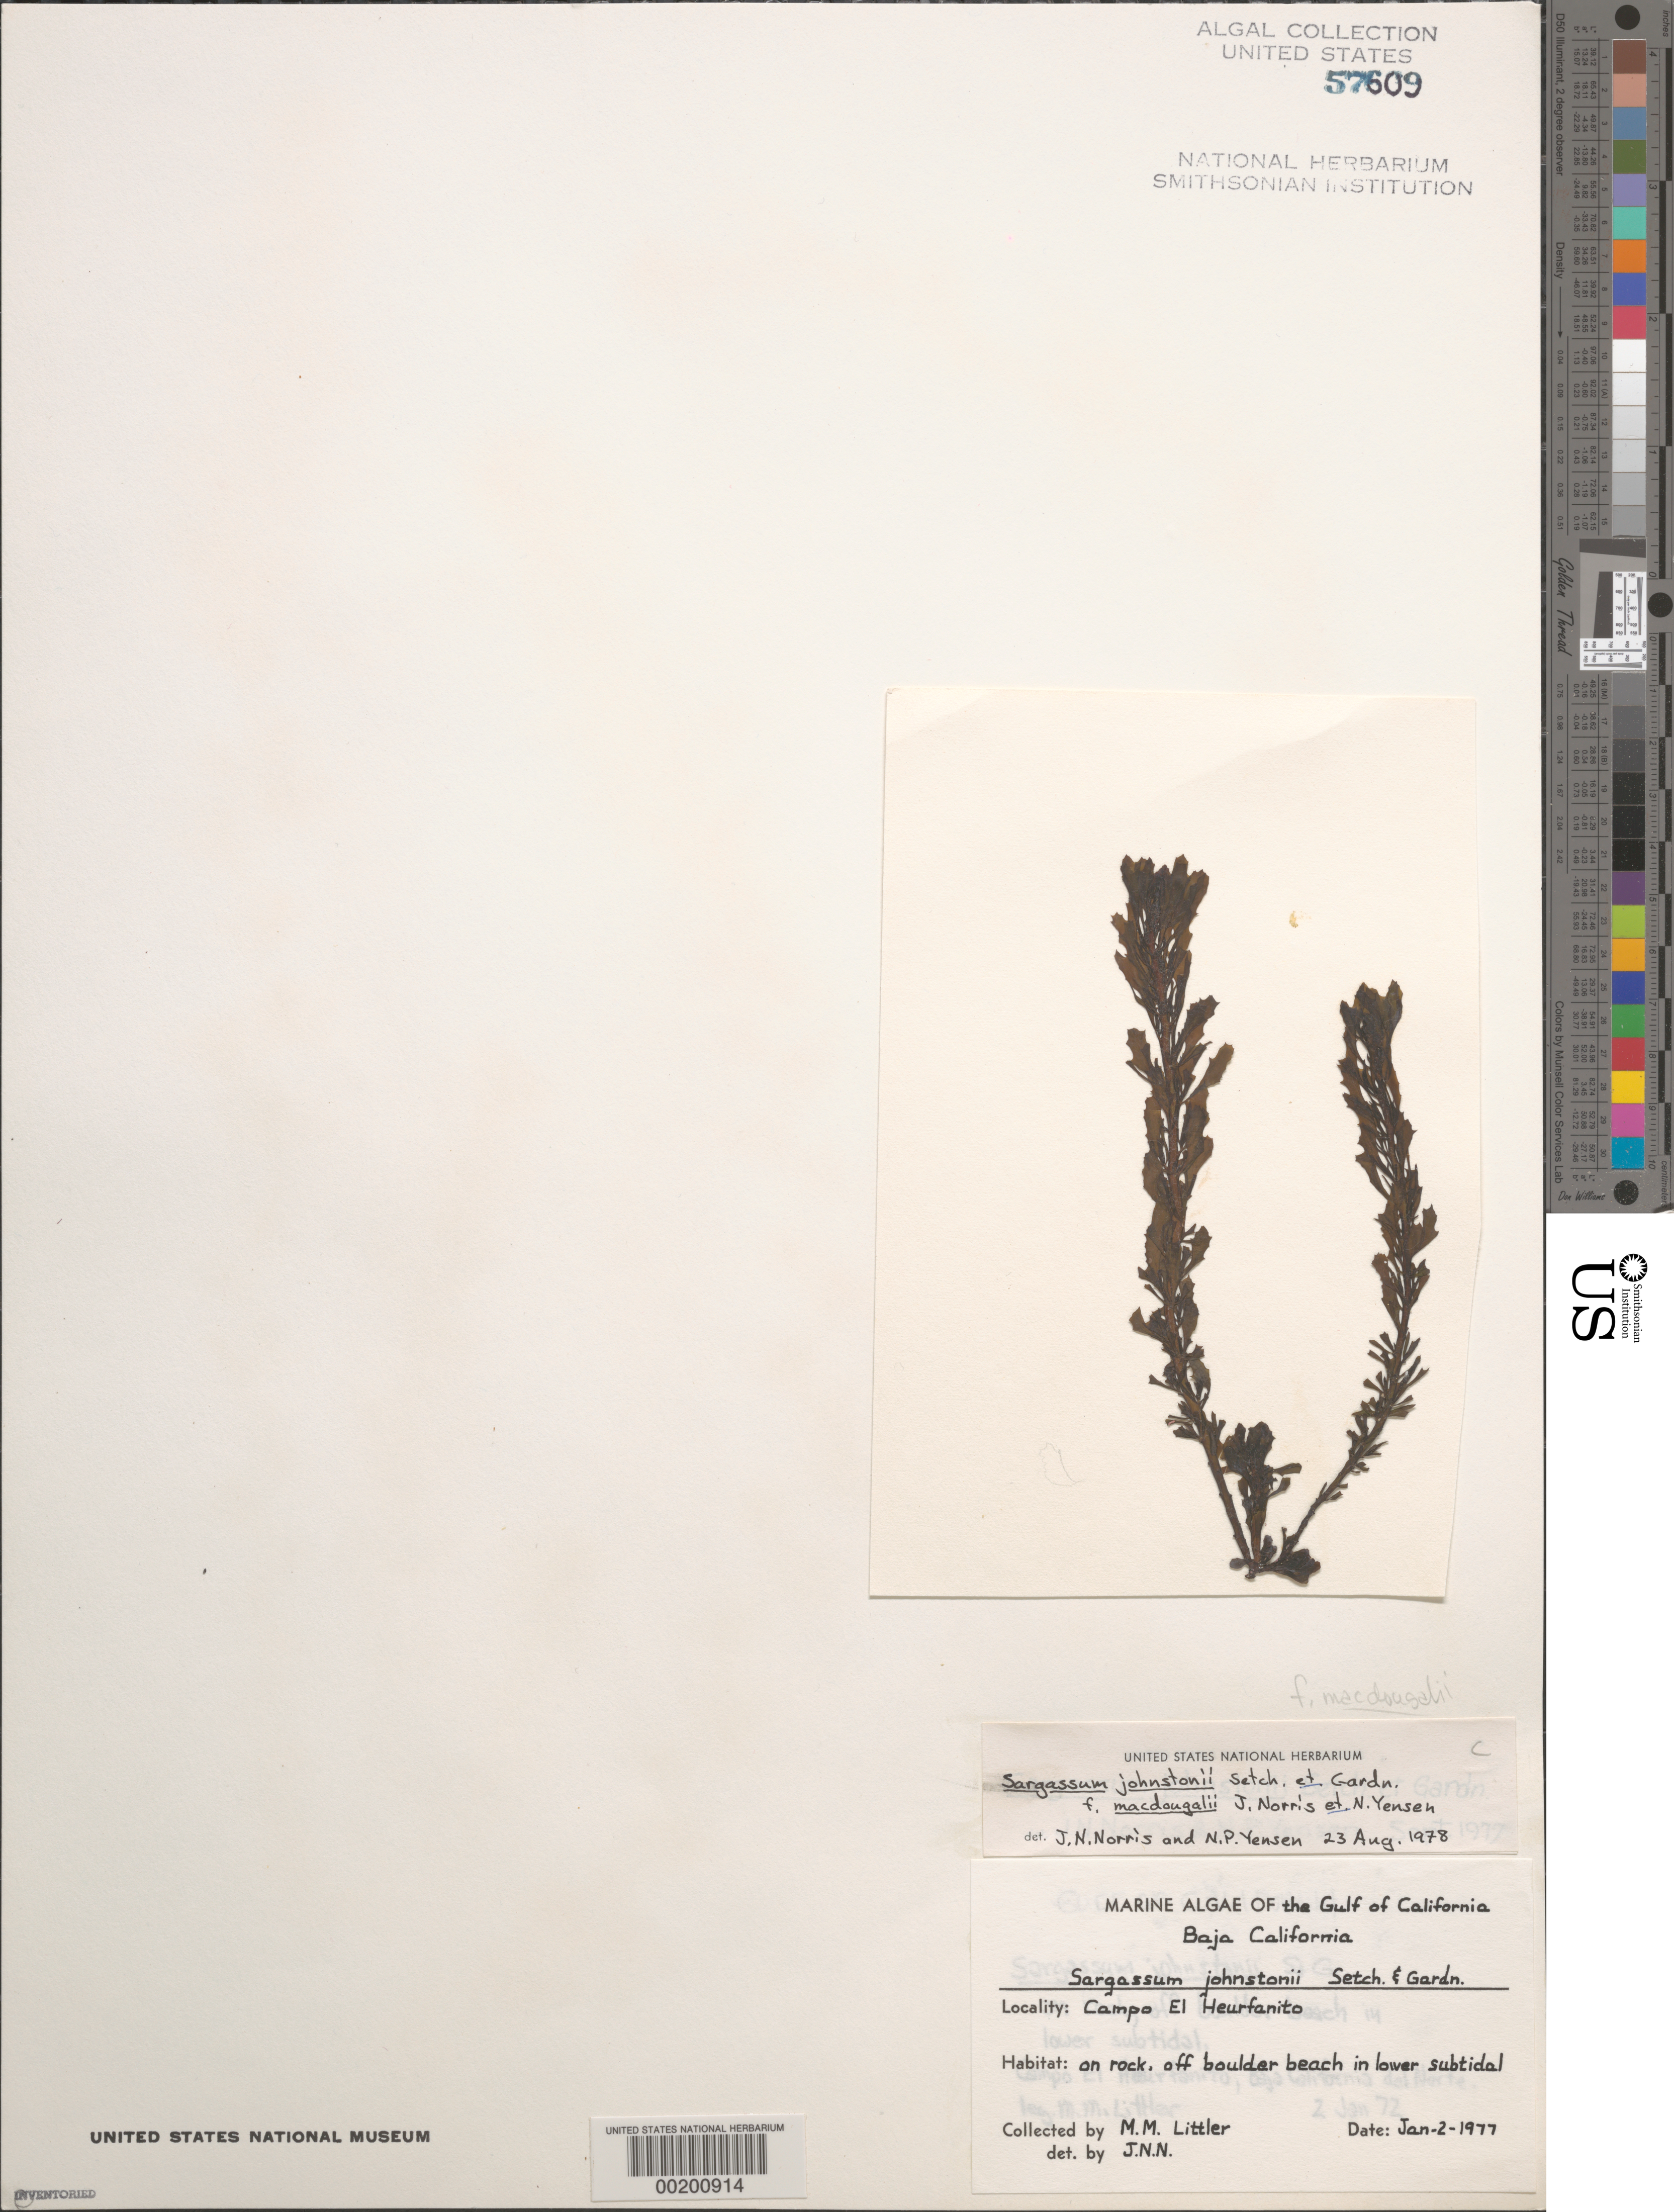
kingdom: Chromista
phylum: Ochrophyta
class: Phaeophyceae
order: Fucales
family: Sargassaceae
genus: Sargassum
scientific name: Sargassum johnstonii f. macdougalii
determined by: Norris, J. N.; Yensen, N. P.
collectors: M. M. Littler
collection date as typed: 02 Jan 1977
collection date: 1977-01-02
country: Mexico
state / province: Baja California Norte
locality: Campo El Heurfanito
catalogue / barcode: US 57609